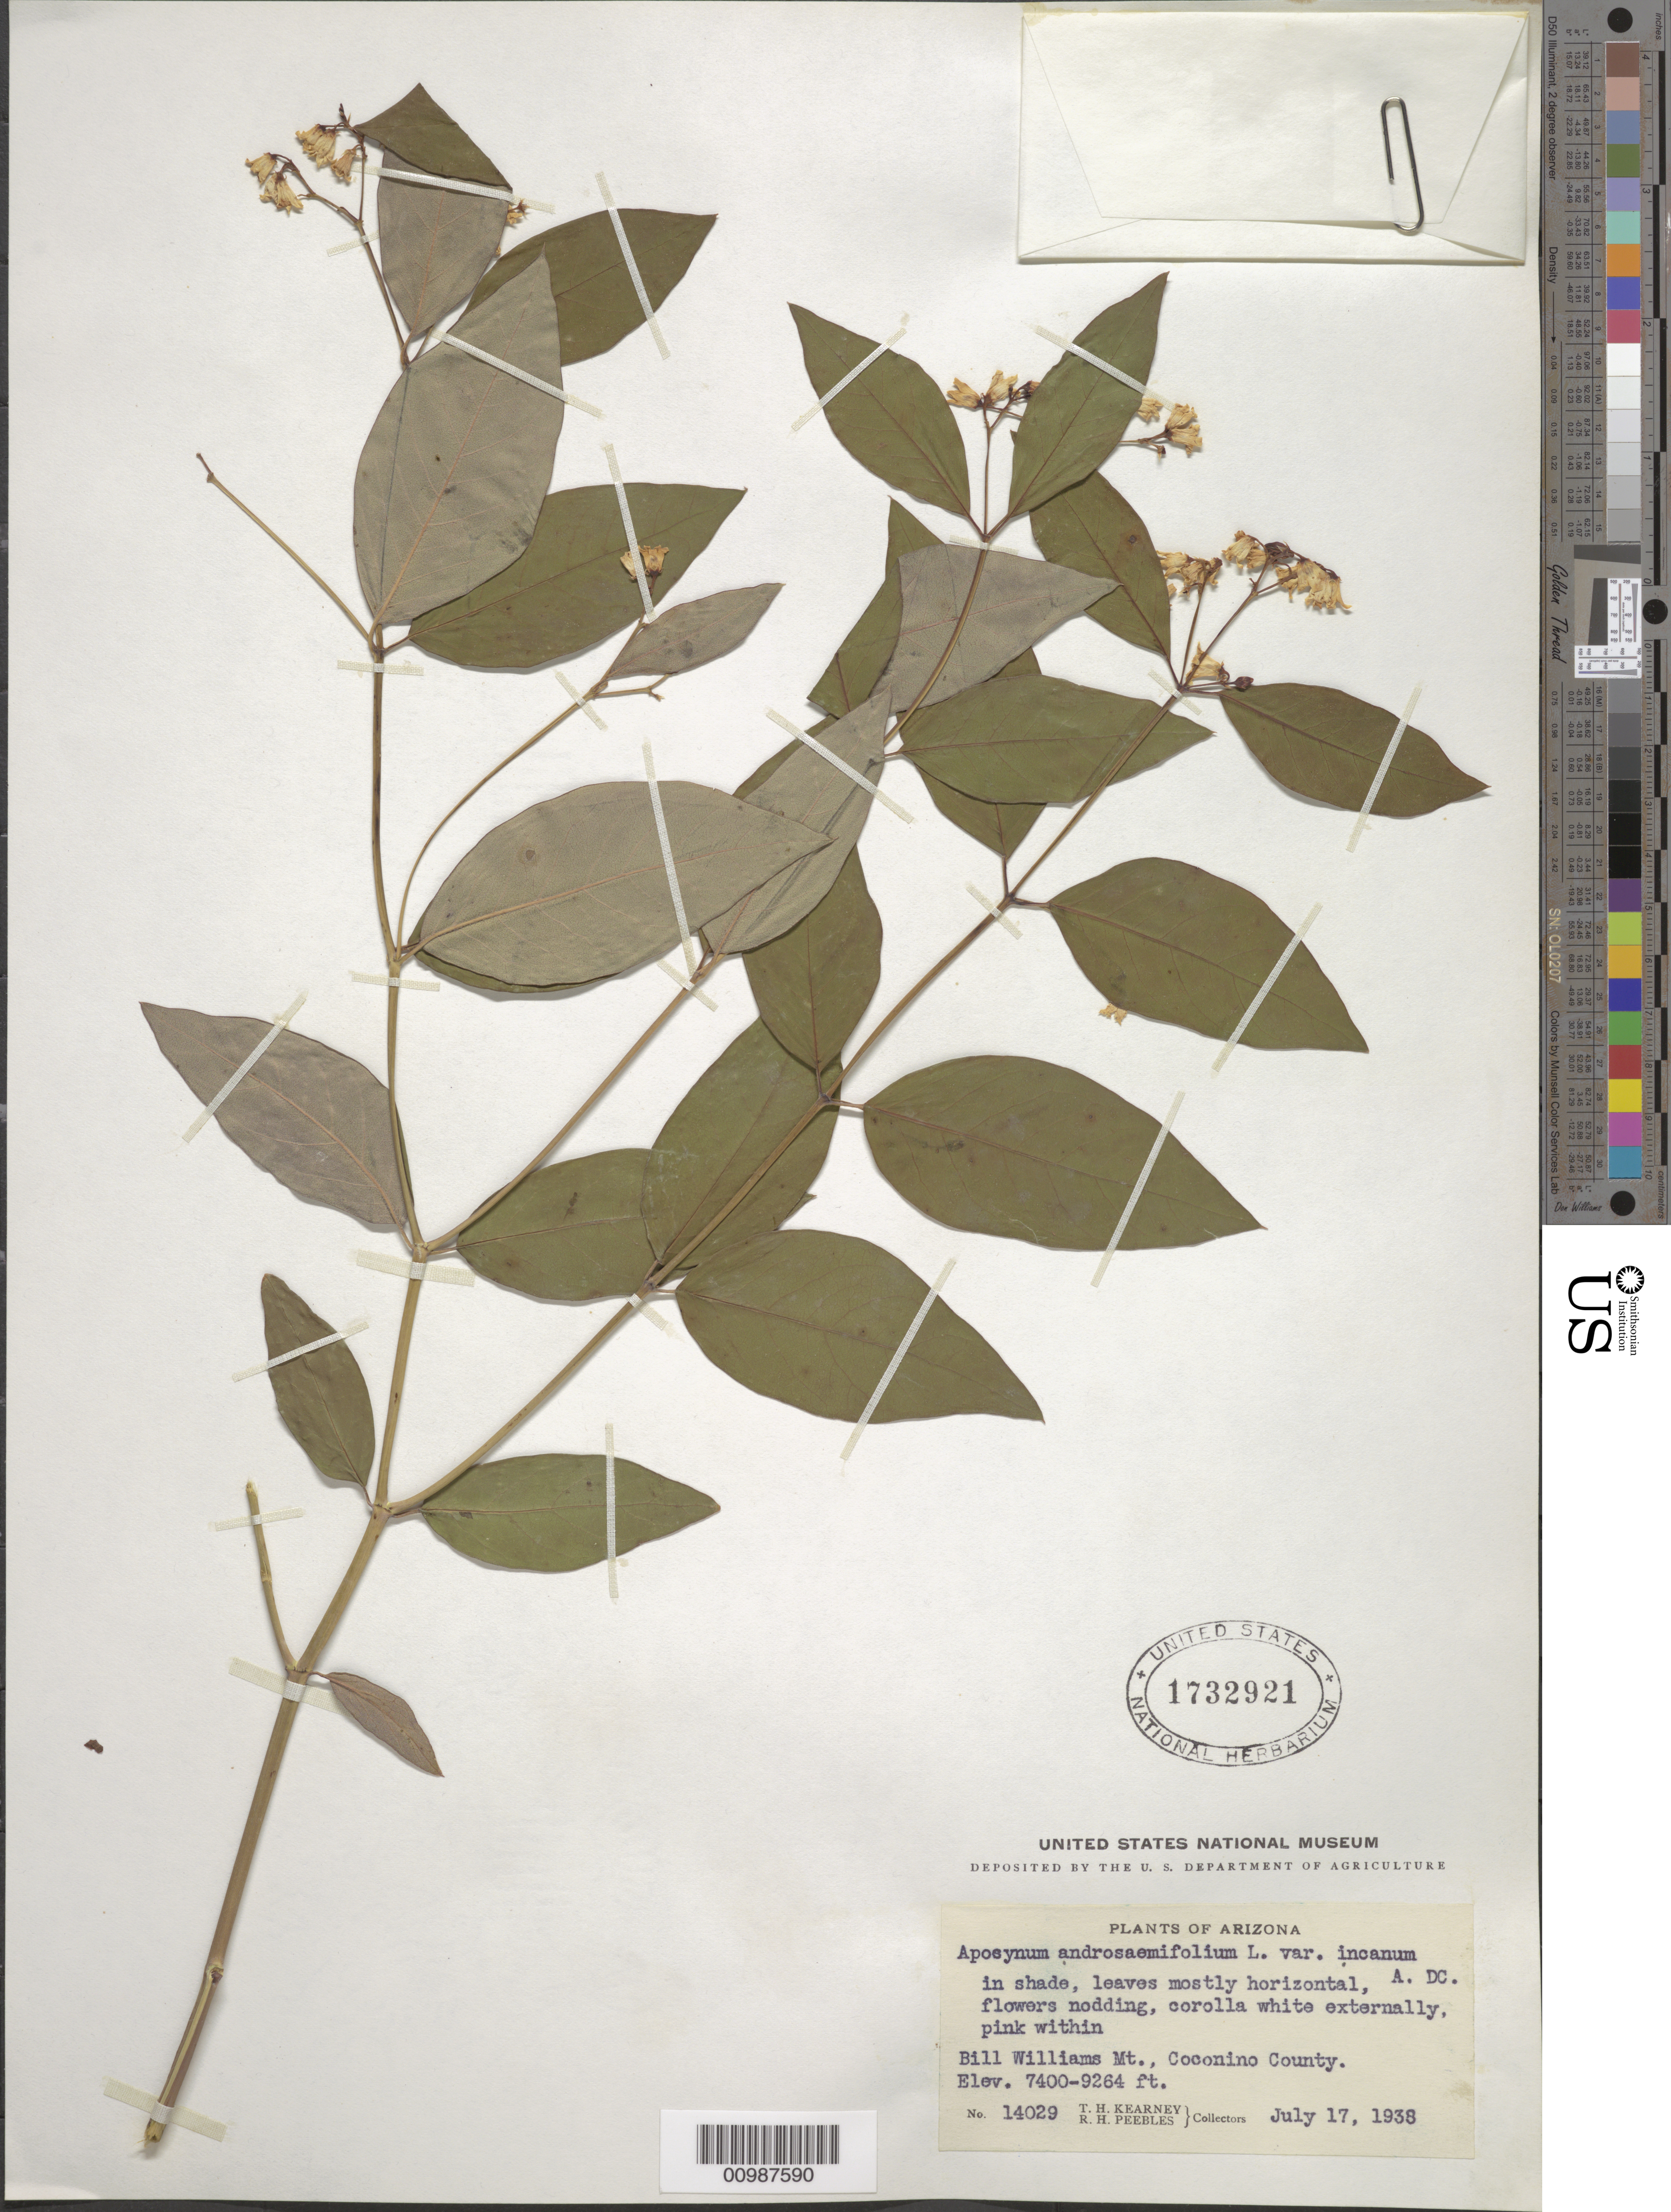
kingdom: Plantae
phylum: Tracheophyta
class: Magnoliopsida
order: Gentianales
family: Apocynaceae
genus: Apocynum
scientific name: Apocynum androsaemifolium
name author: L.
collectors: T. H. Kearney & R. H. Peebles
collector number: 14029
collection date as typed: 17 Jul 1938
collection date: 1938-07-17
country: United States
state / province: Arizona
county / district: Coconino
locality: In shade, leaves mostly horizontal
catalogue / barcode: US 1732921